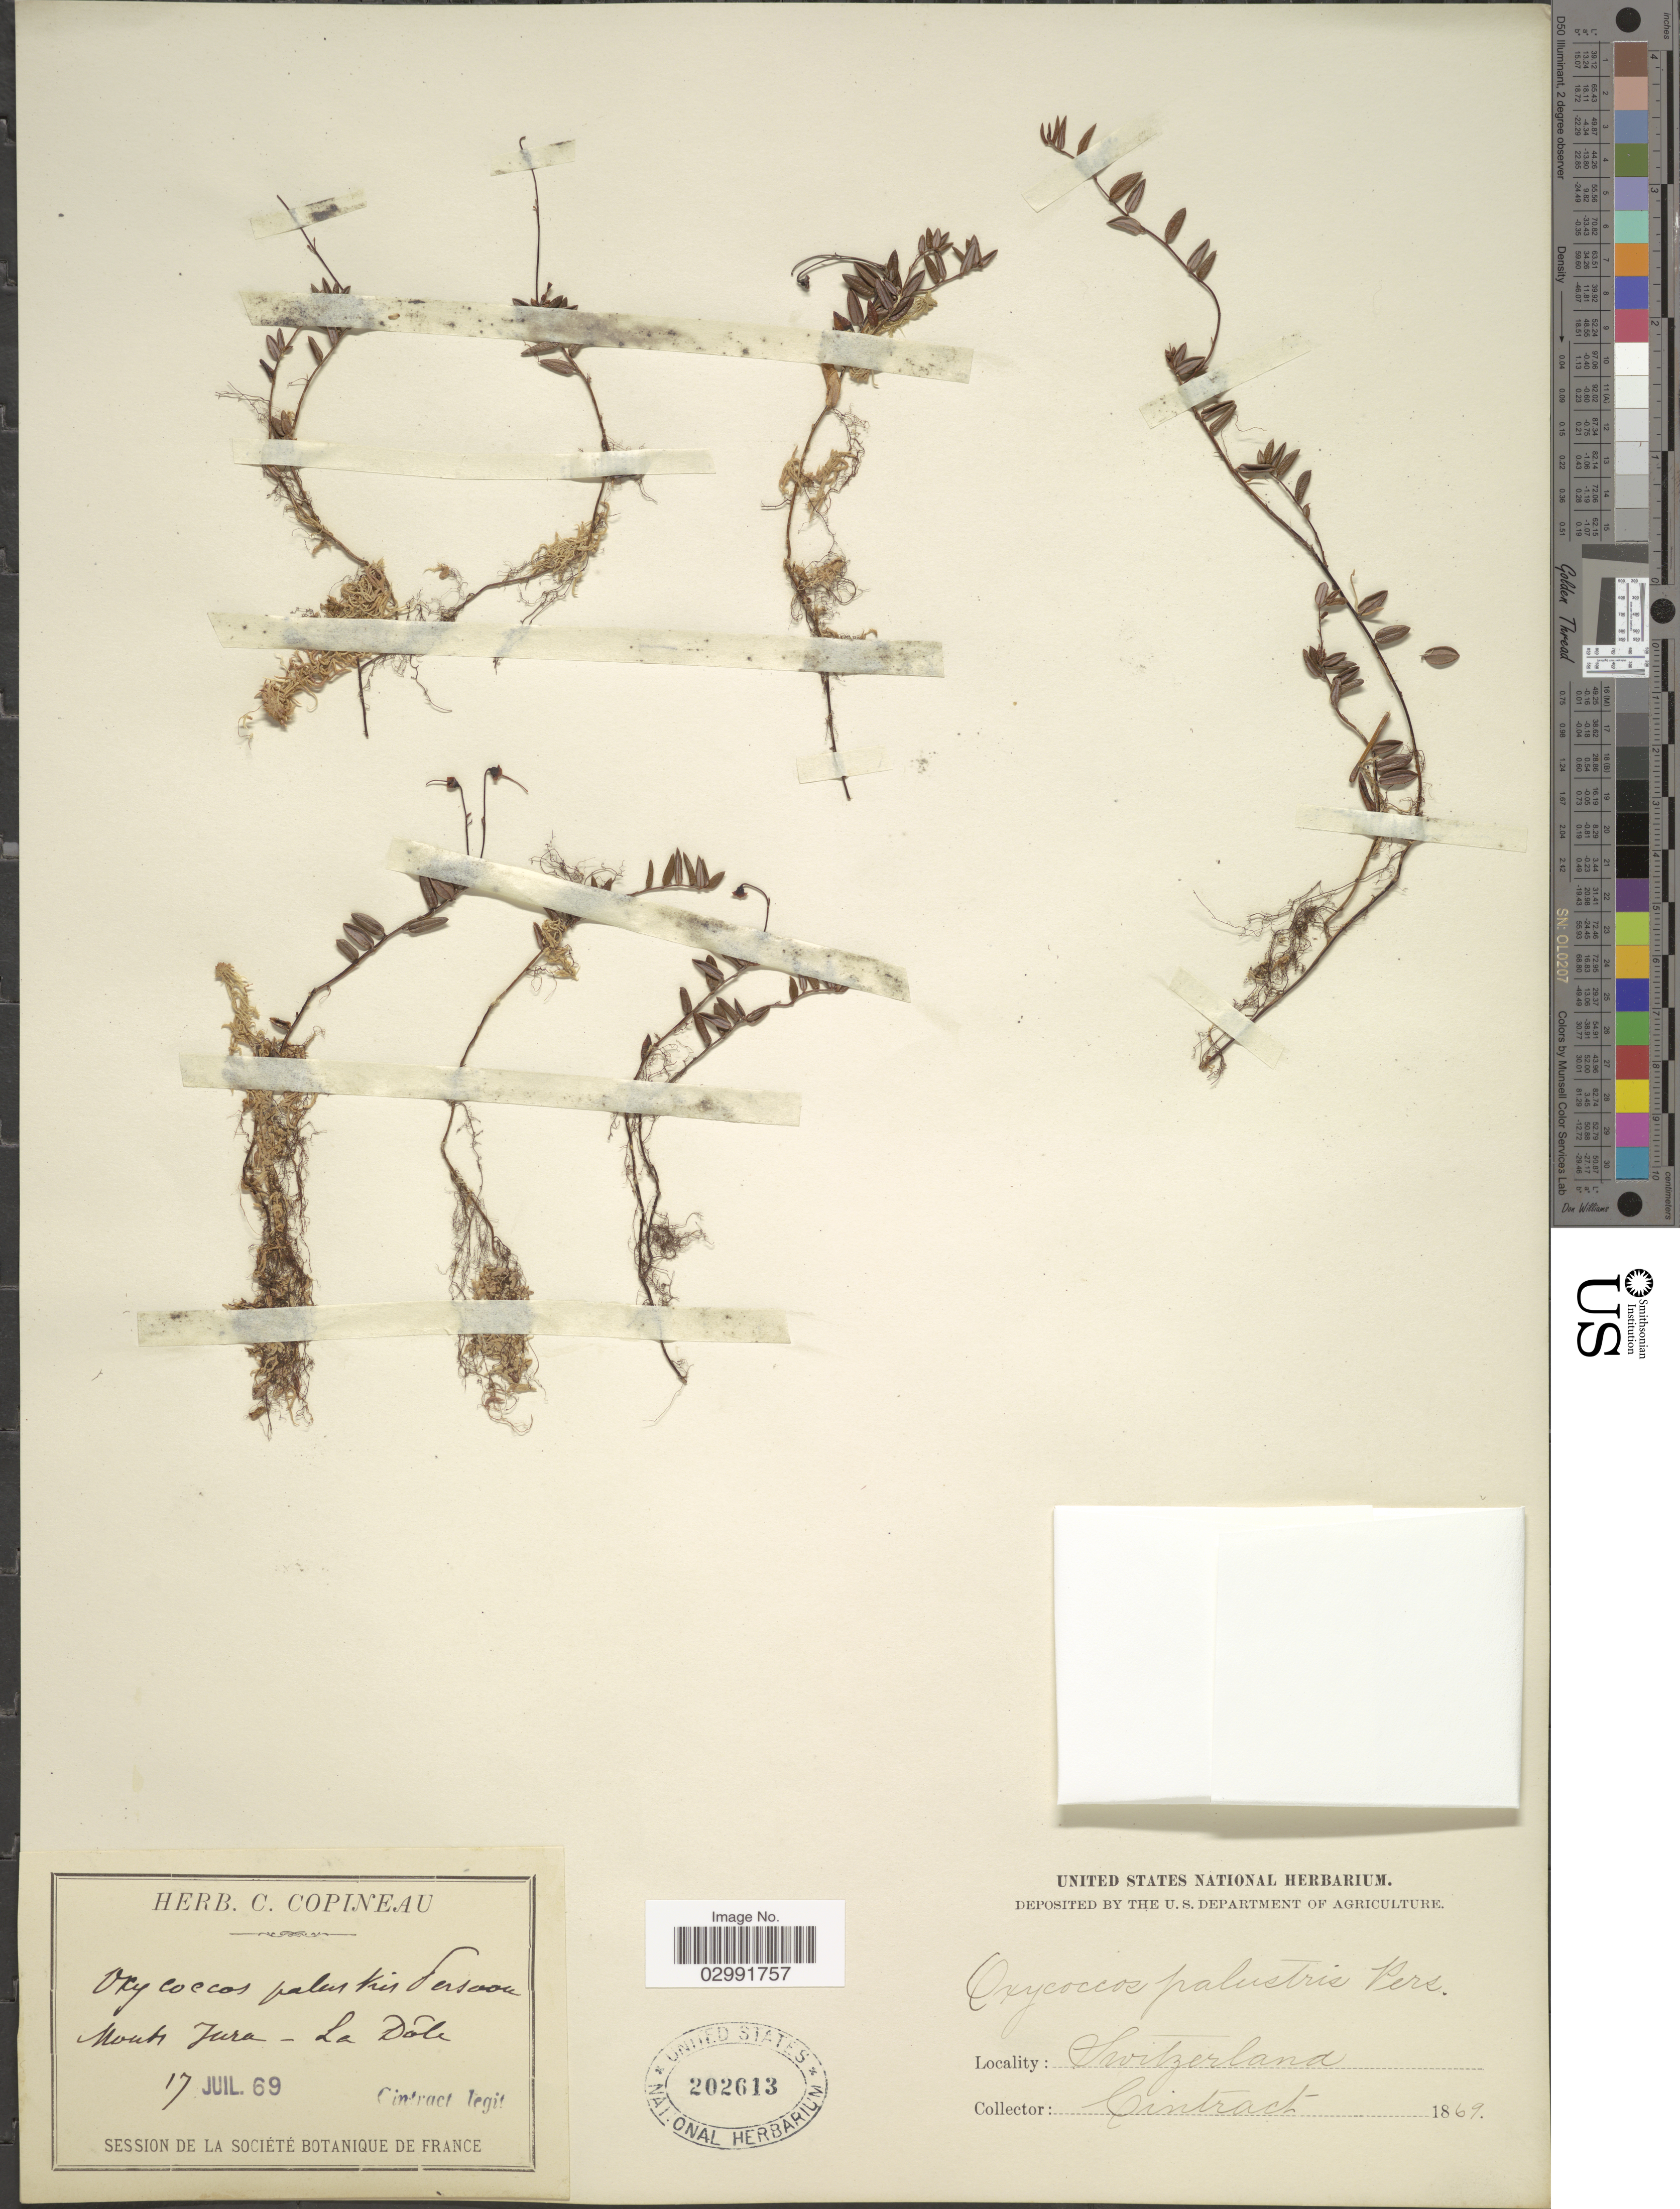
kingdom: Plantae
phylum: Tracheophyta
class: Magnoliopsida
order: Ericales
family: Ericaceae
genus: Vaccinium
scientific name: Vaccinium oxycoccos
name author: L.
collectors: Cintract, --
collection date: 1869-07-17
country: Switzerland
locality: Monte Jura - La Dõle.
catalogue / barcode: US 202613